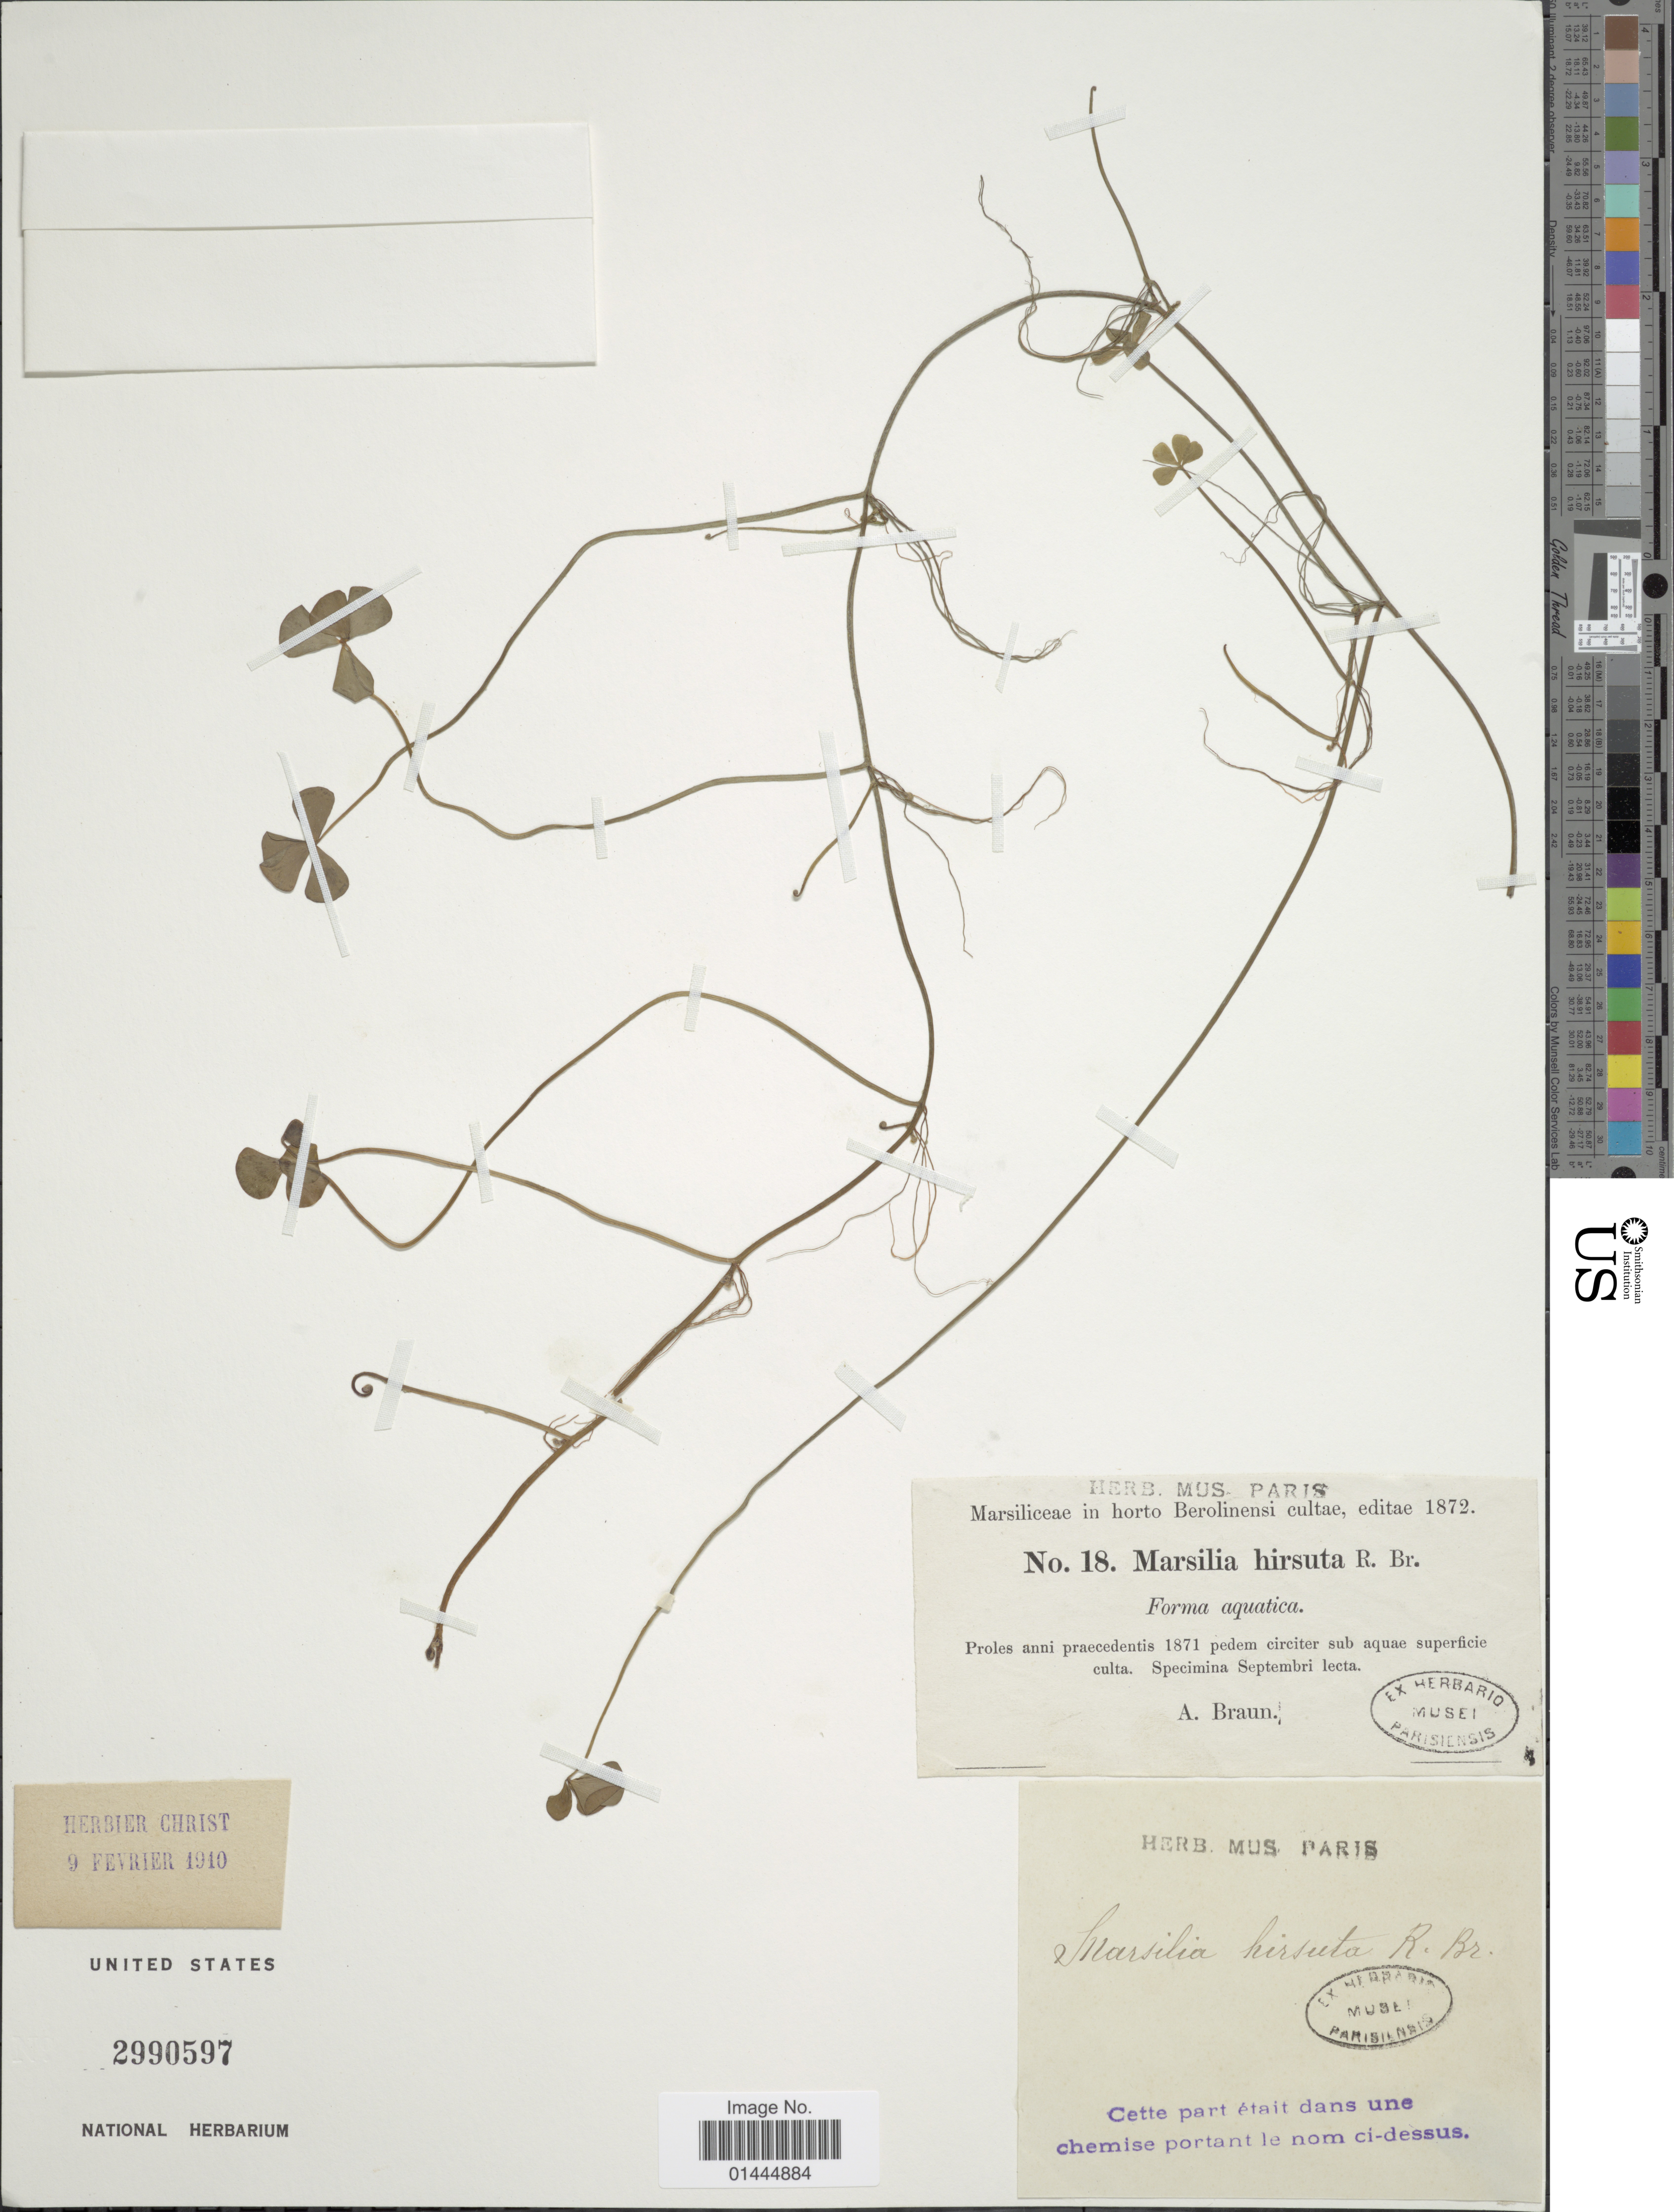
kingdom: Plantae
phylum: Tracheophyta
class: Polypodiopsida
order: Salviniales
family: Marsileaceae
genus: Marsilea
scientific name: Marsilea hirsuta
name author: R. Br.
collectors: A. Braun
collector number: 18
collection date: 1872-09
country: Germany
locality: In horto Berolinensi cultae.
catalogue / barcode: US 2990597